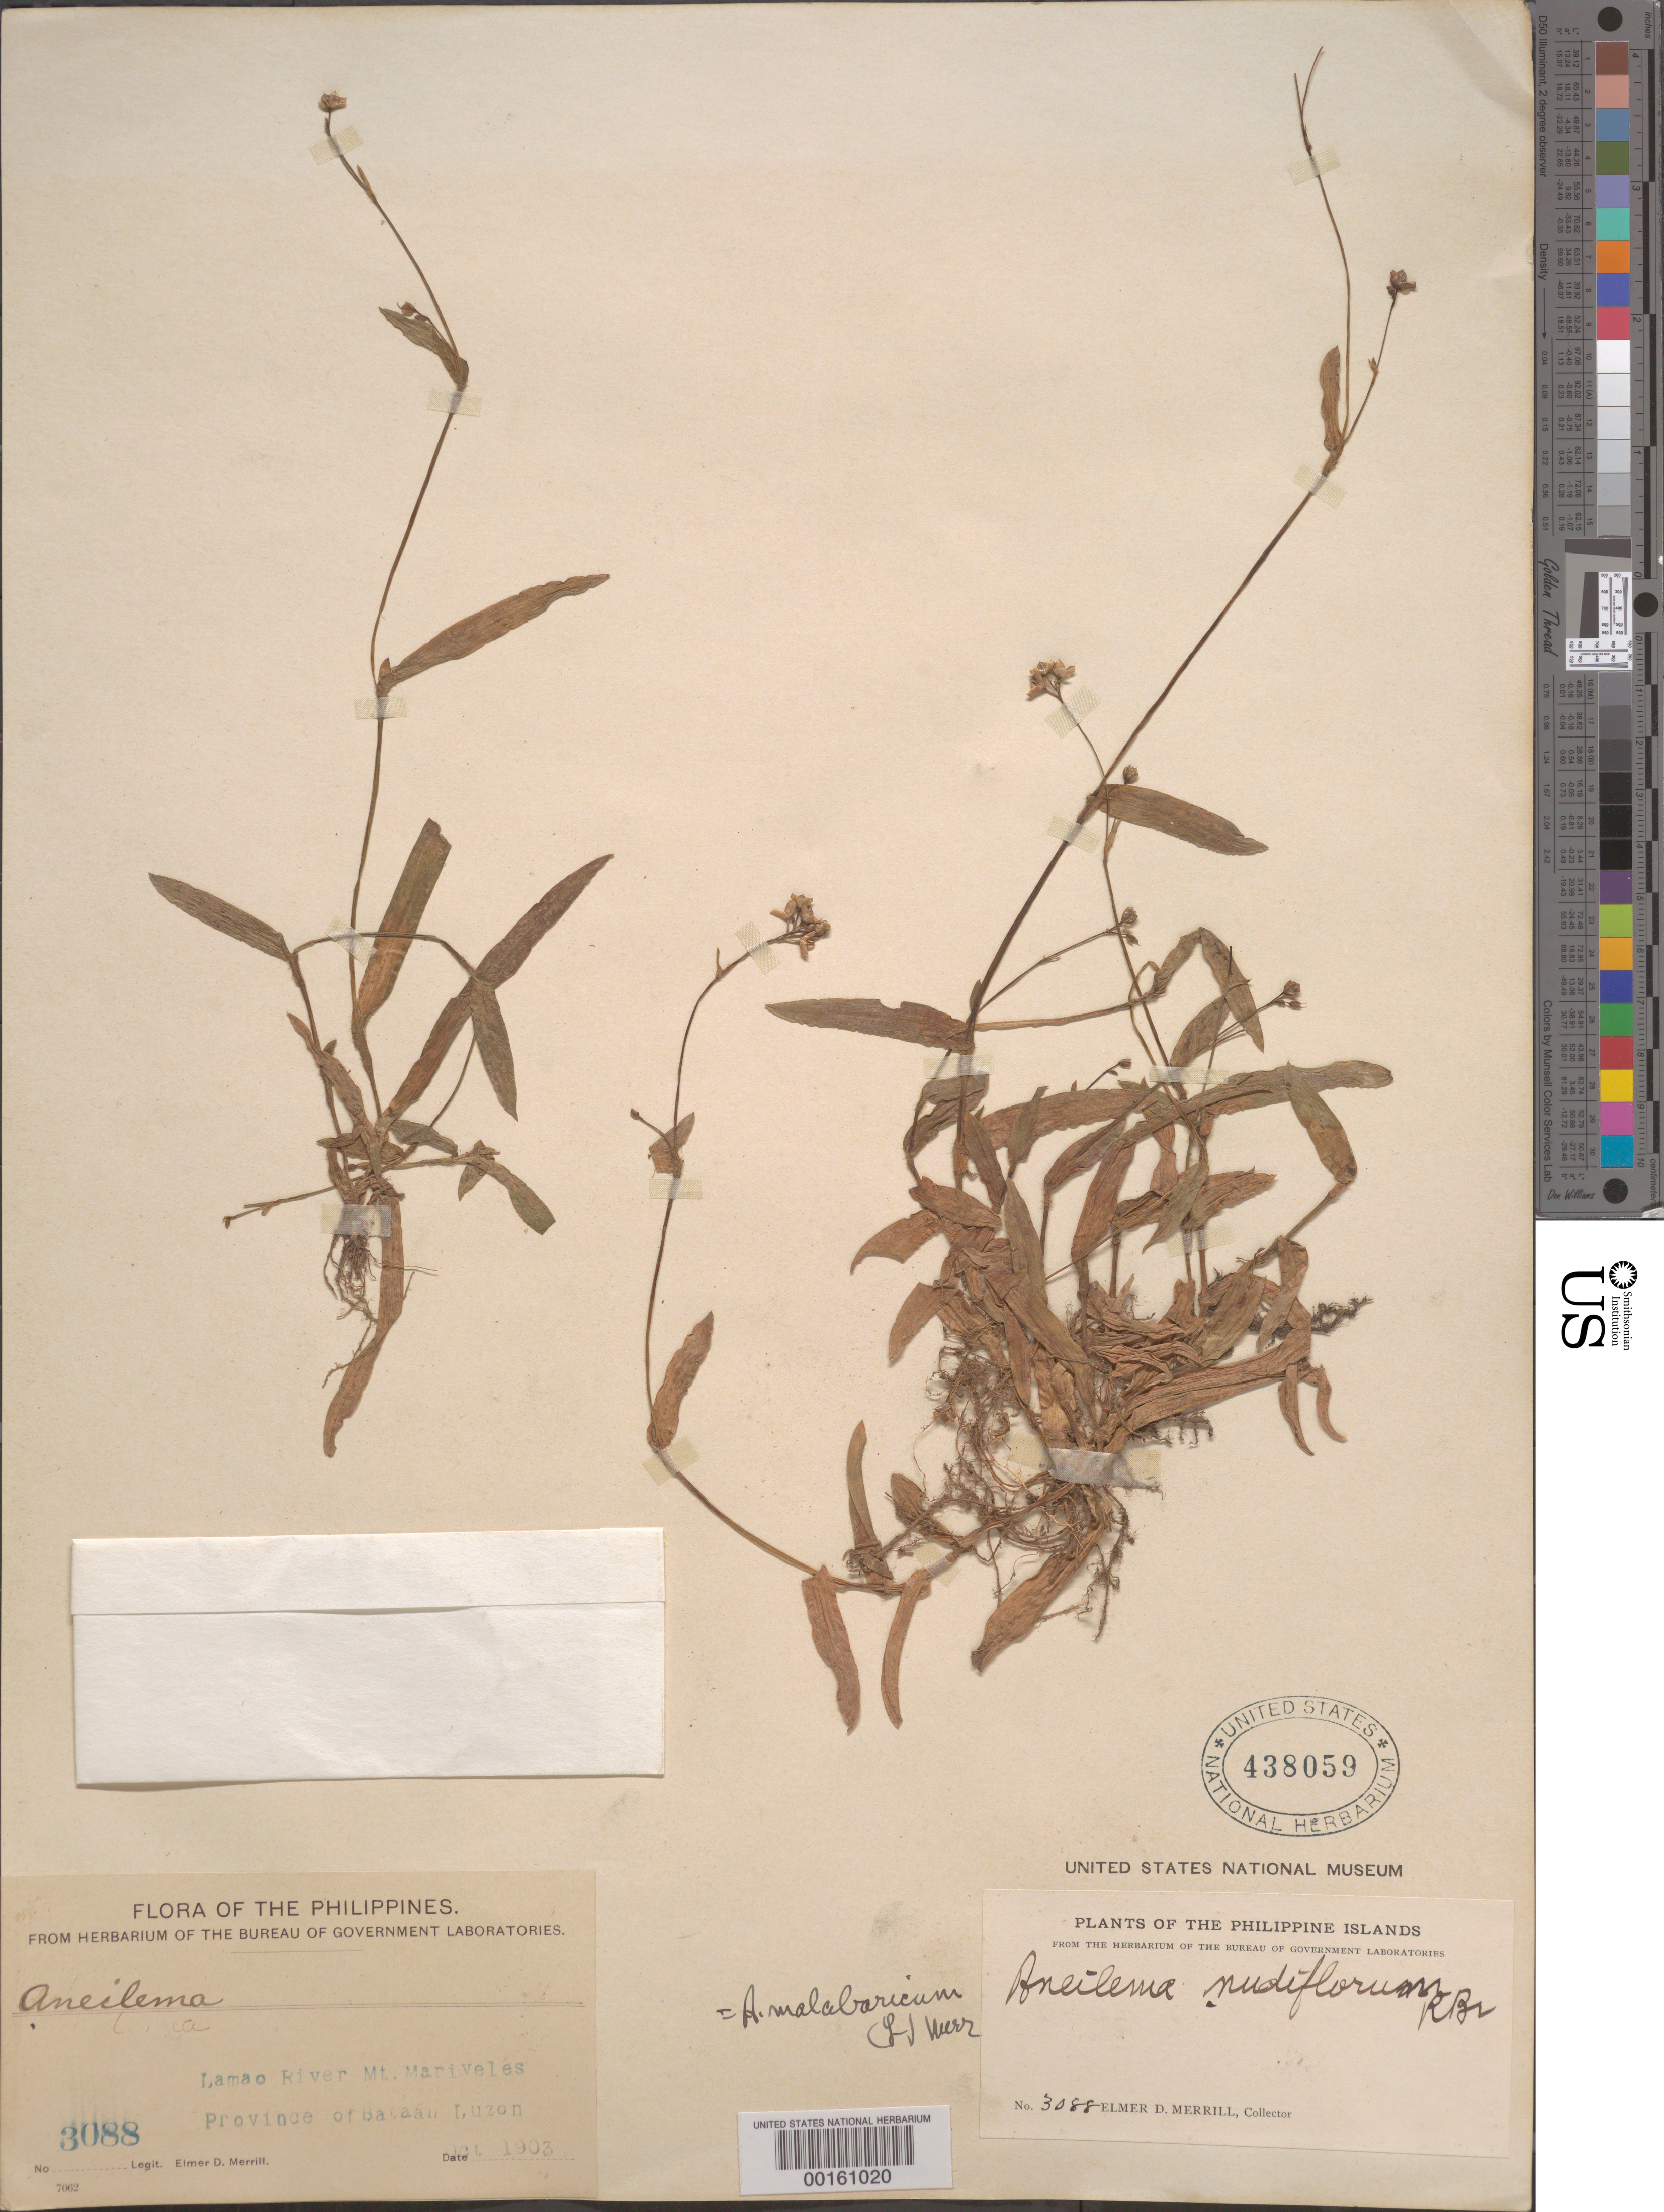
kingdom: Plantae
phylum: Tracheophyta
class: Liliopsida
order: Commelinales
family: Commelinaceae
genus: Murdannia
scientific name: Murdannia nudiflora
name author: (L.) Brenan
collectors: E. D. Merrill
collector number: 3088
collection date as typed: Oct 1903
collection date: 1903-10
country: Philippines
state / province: Central Luzon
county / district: Bataan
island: Luzon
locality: Lamao River, Mt. Mariveles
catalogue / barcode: US 438059